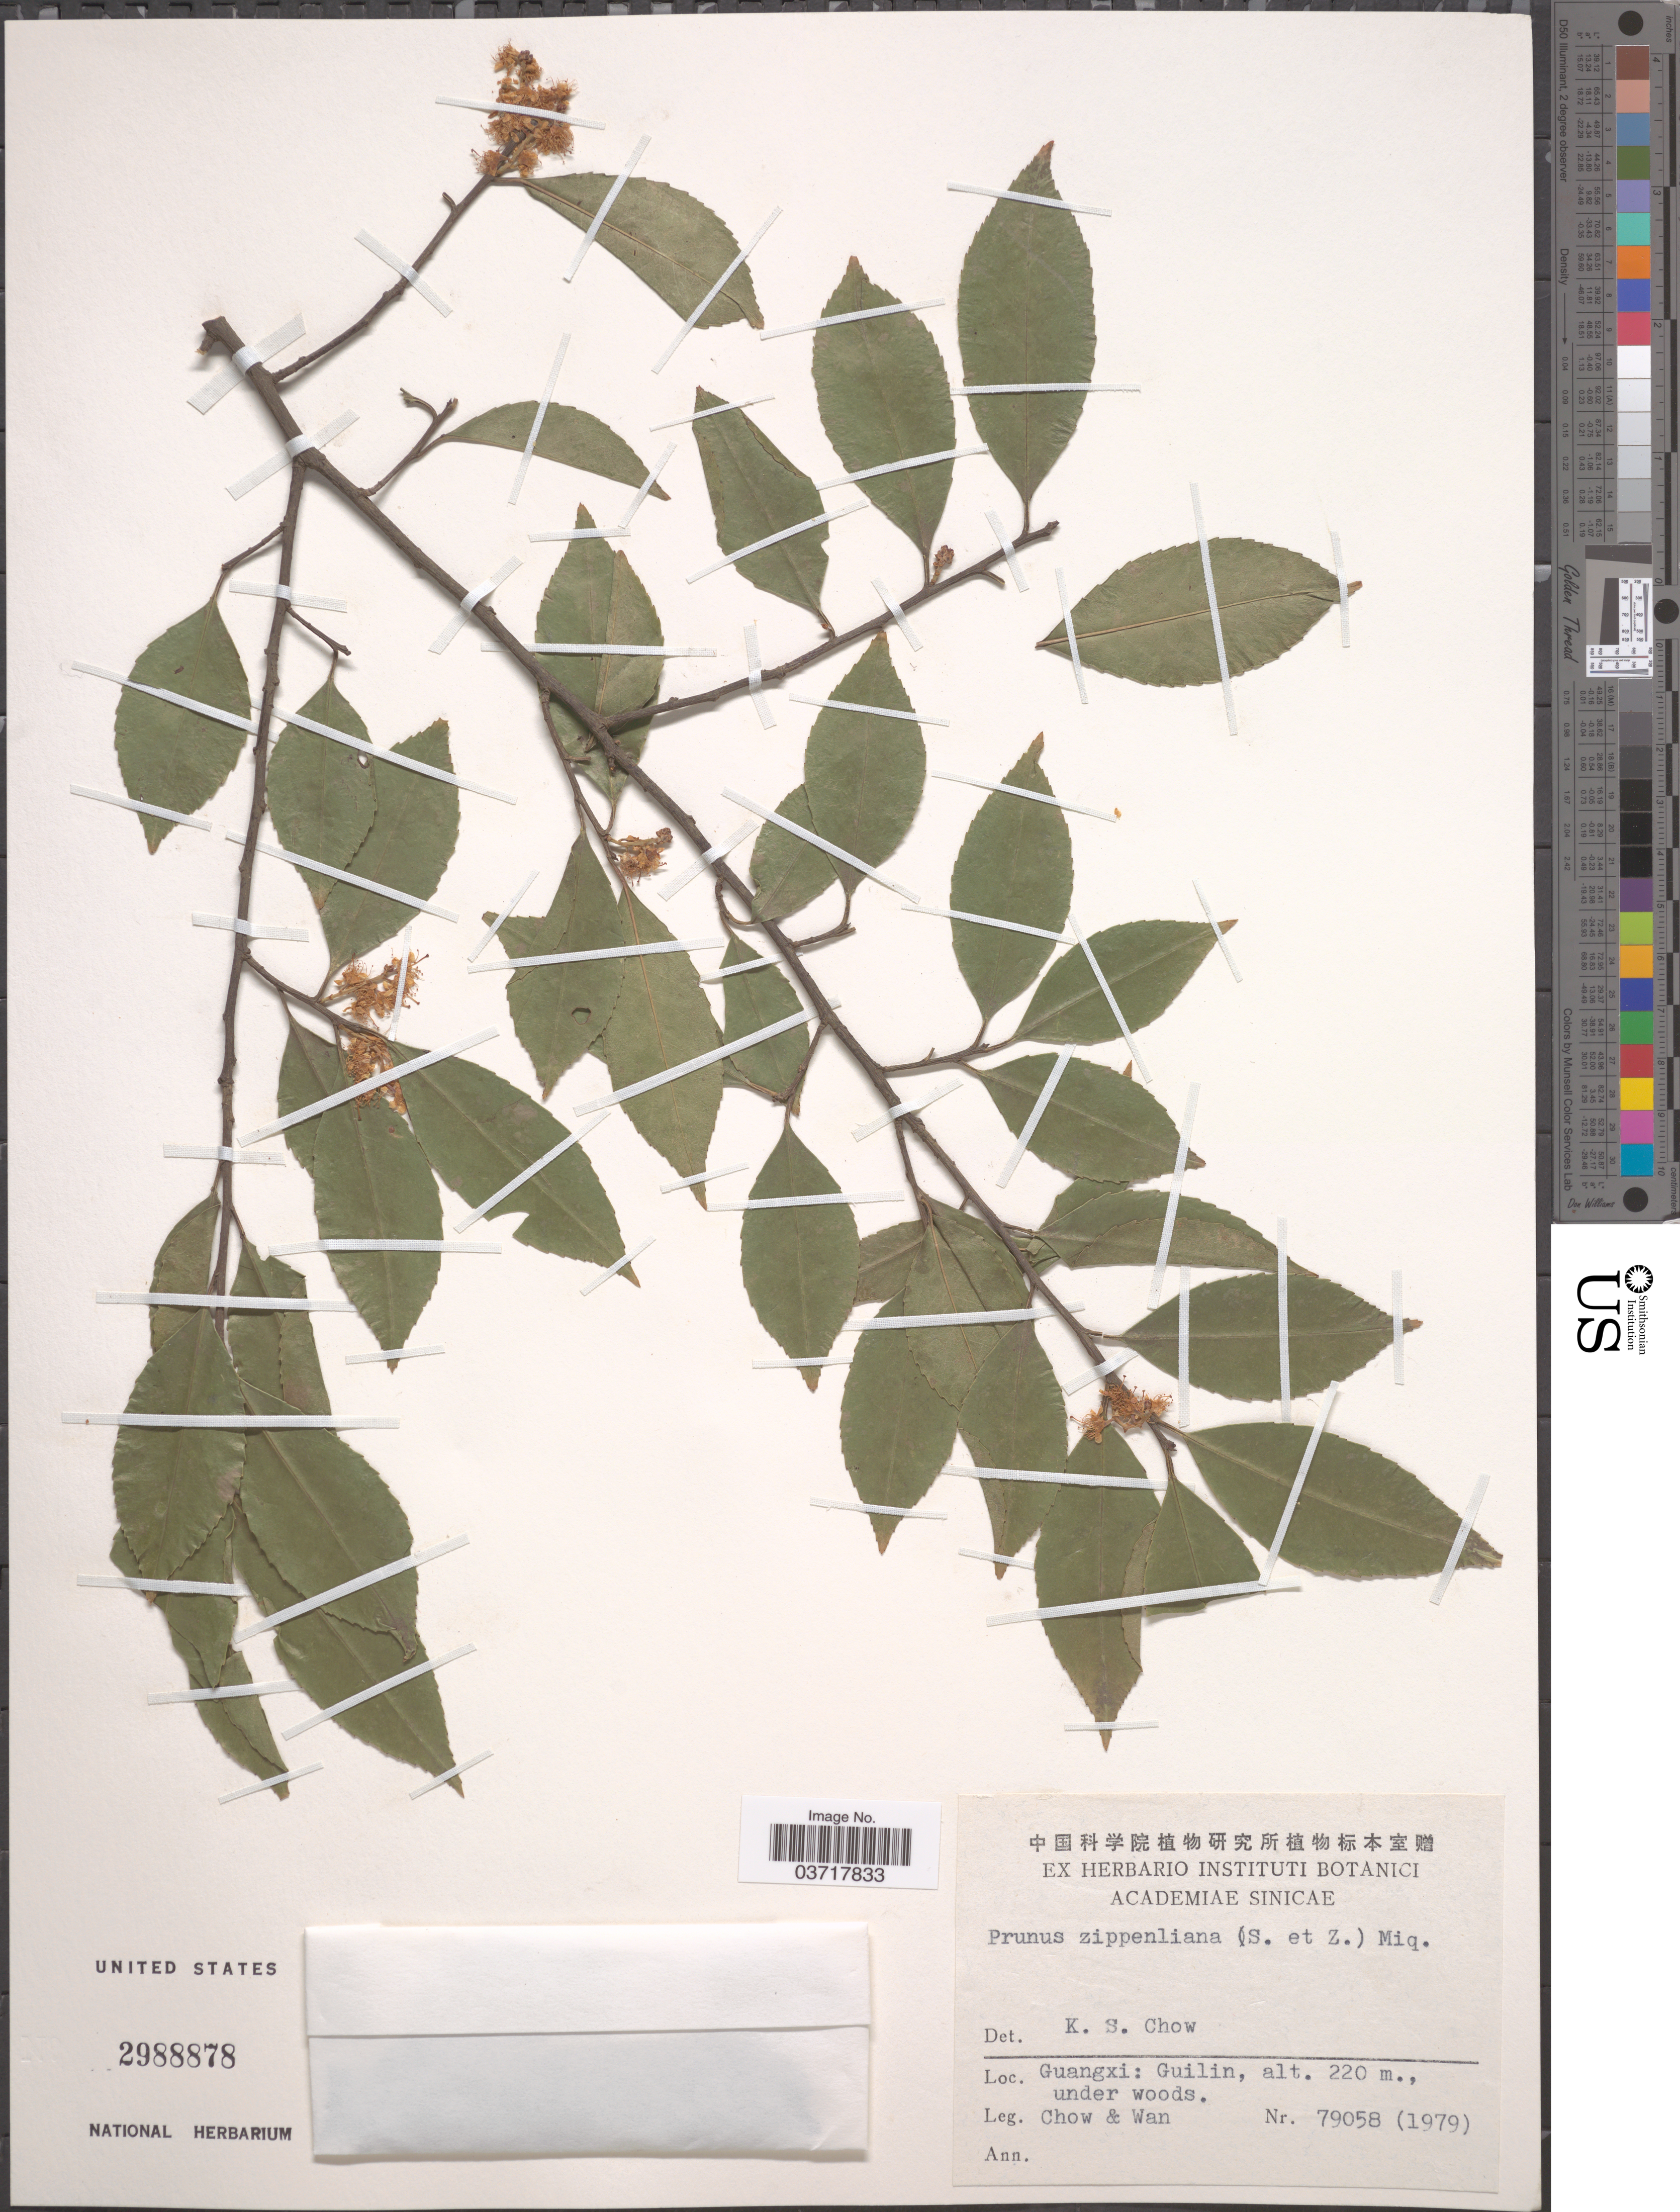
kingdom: Plantae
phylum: Tracheophyta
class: Magnoliopsida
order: Rosales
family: Rosaceae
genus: Prunus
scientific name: Prunus macrophylla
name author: Poir.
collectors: Chow, -- & -. Wan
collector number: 79058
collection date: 1979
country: China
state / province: Guangxi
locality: Guilin.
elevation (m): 220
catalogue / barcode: US 2988878